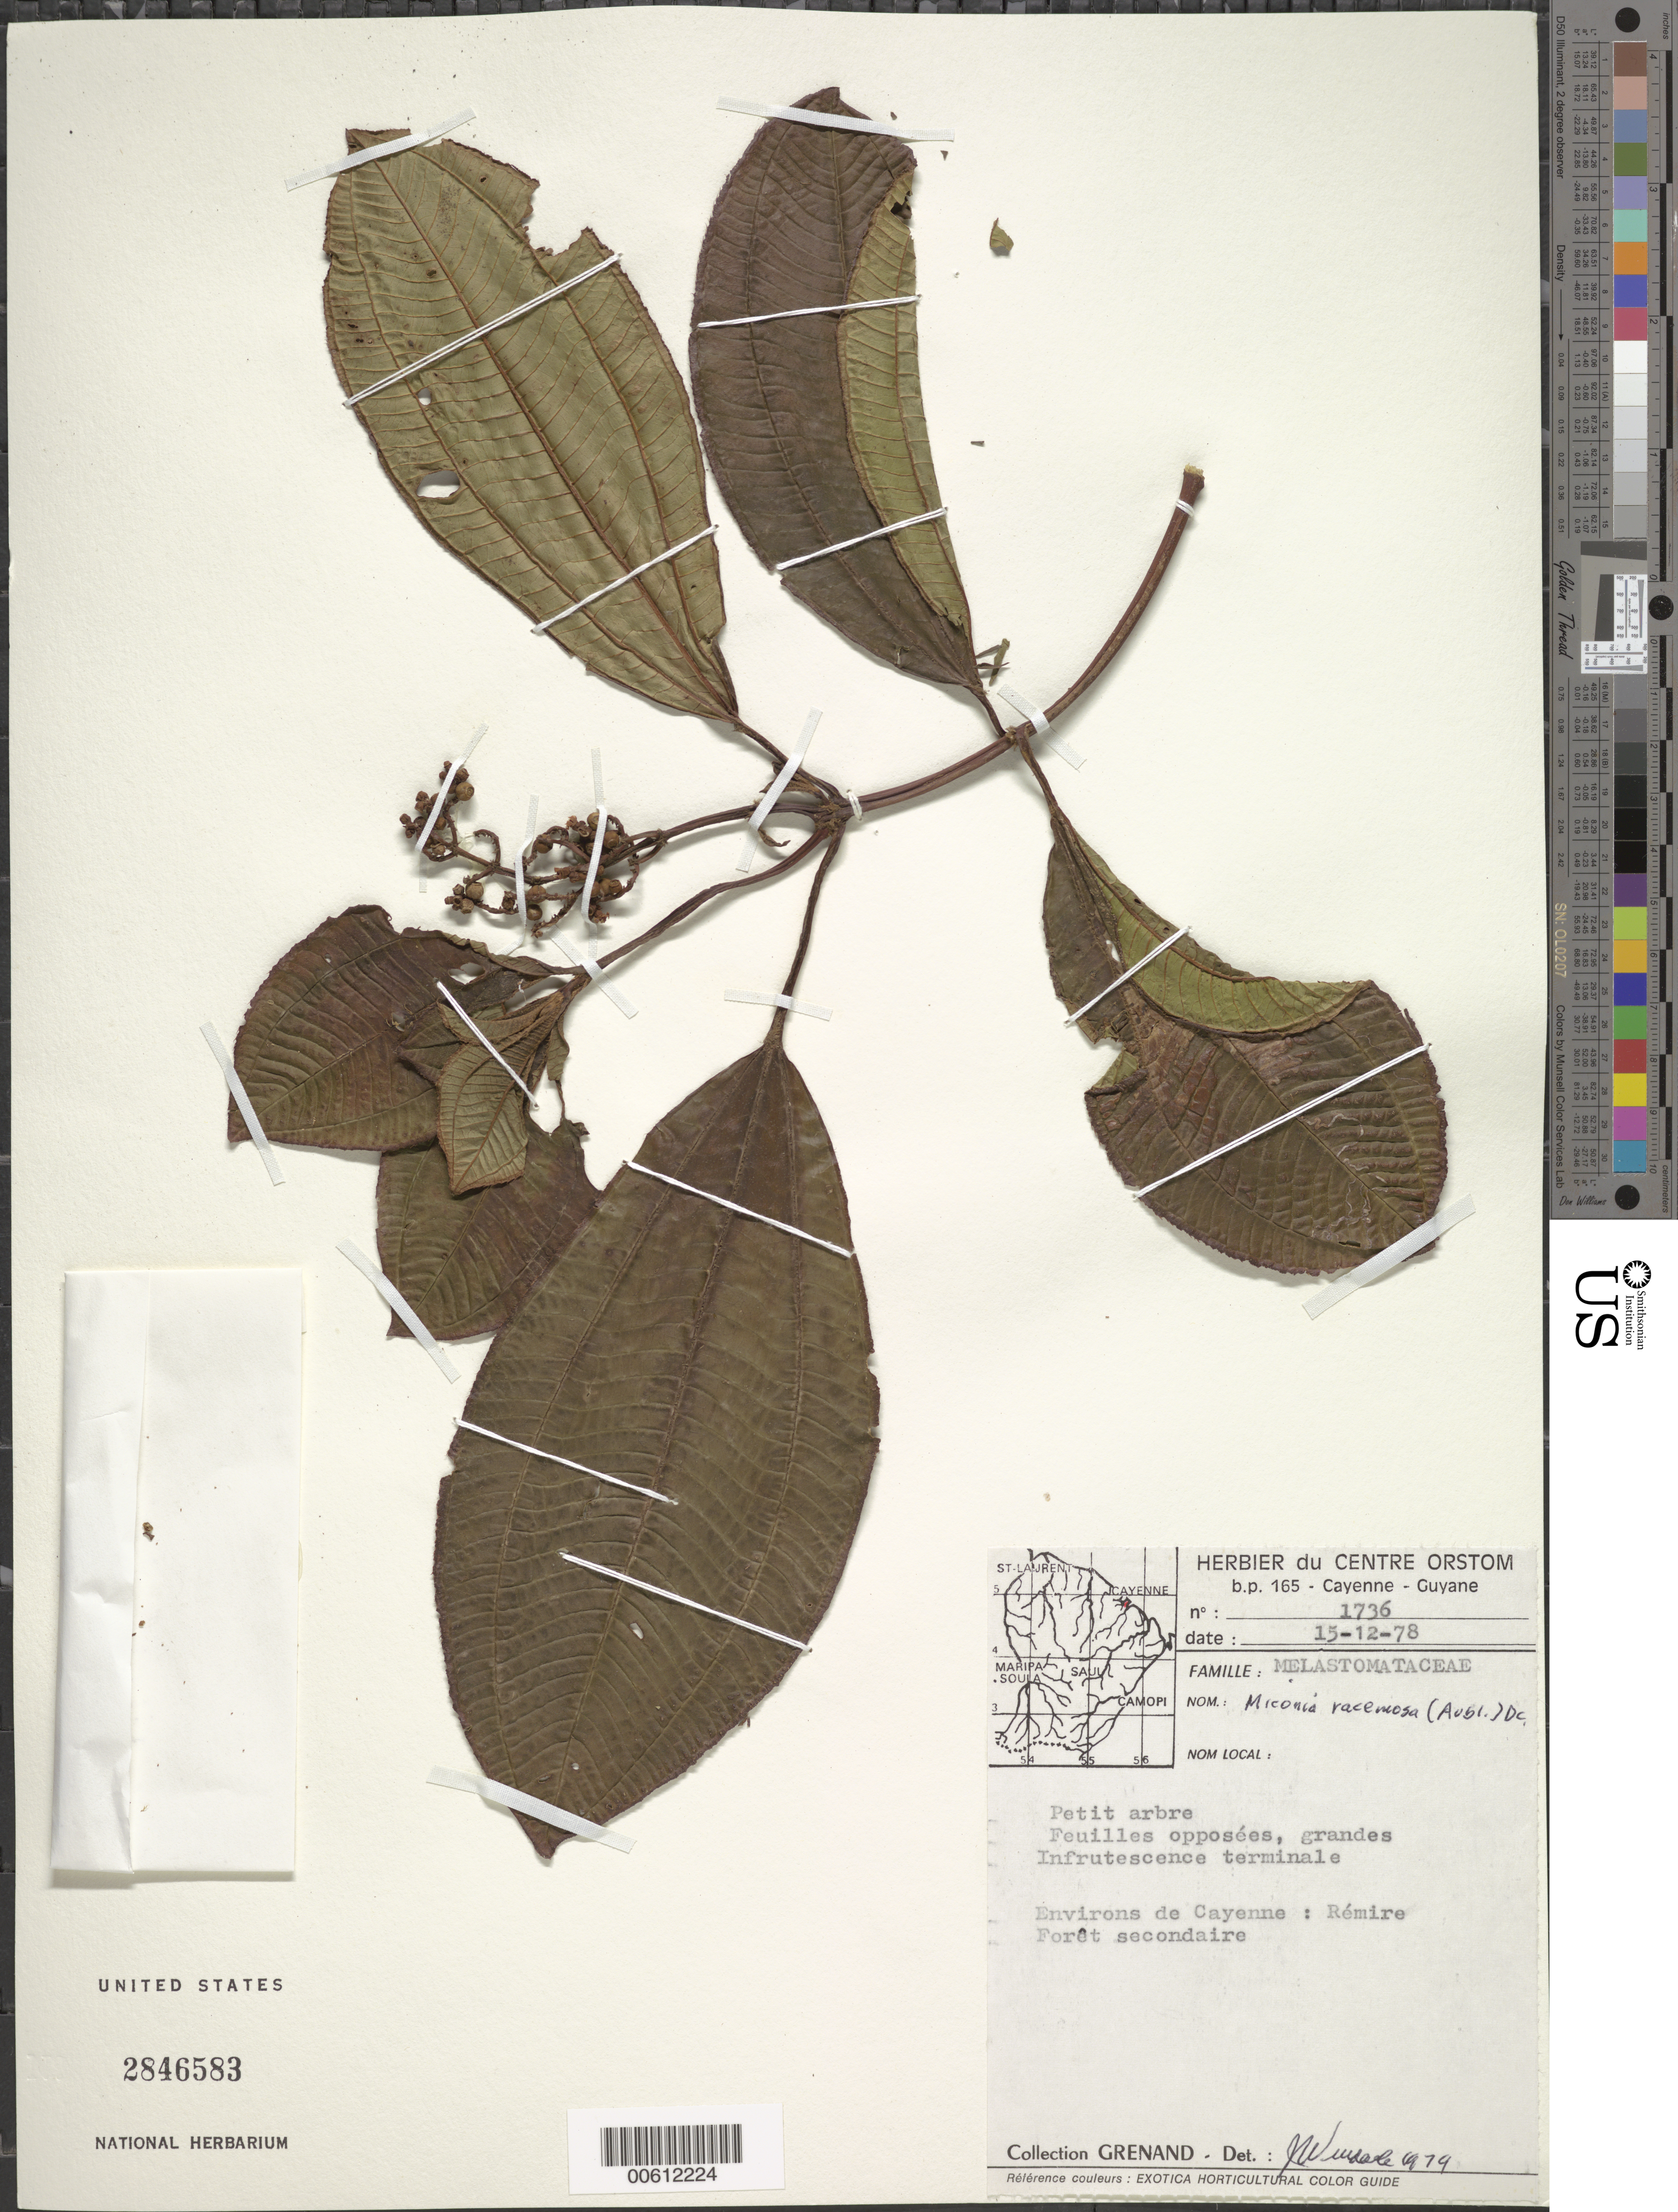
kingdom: Plantae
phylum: Tracheophyta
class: Magnoliopsida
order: Myrtales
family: Melastomataceae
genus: Miconia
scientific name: Miconia racemosa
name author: (Aubl.) DC.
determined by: Wurdack, John J., (US), US (UNITED STATES)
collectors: P. Grenand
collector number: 1736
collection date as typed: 15-Dec-78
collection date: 1978-12-15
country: French Guiana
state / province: Cayenne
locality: Cayenne, vic.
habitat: Foret secondaire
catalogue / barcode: US 2846583